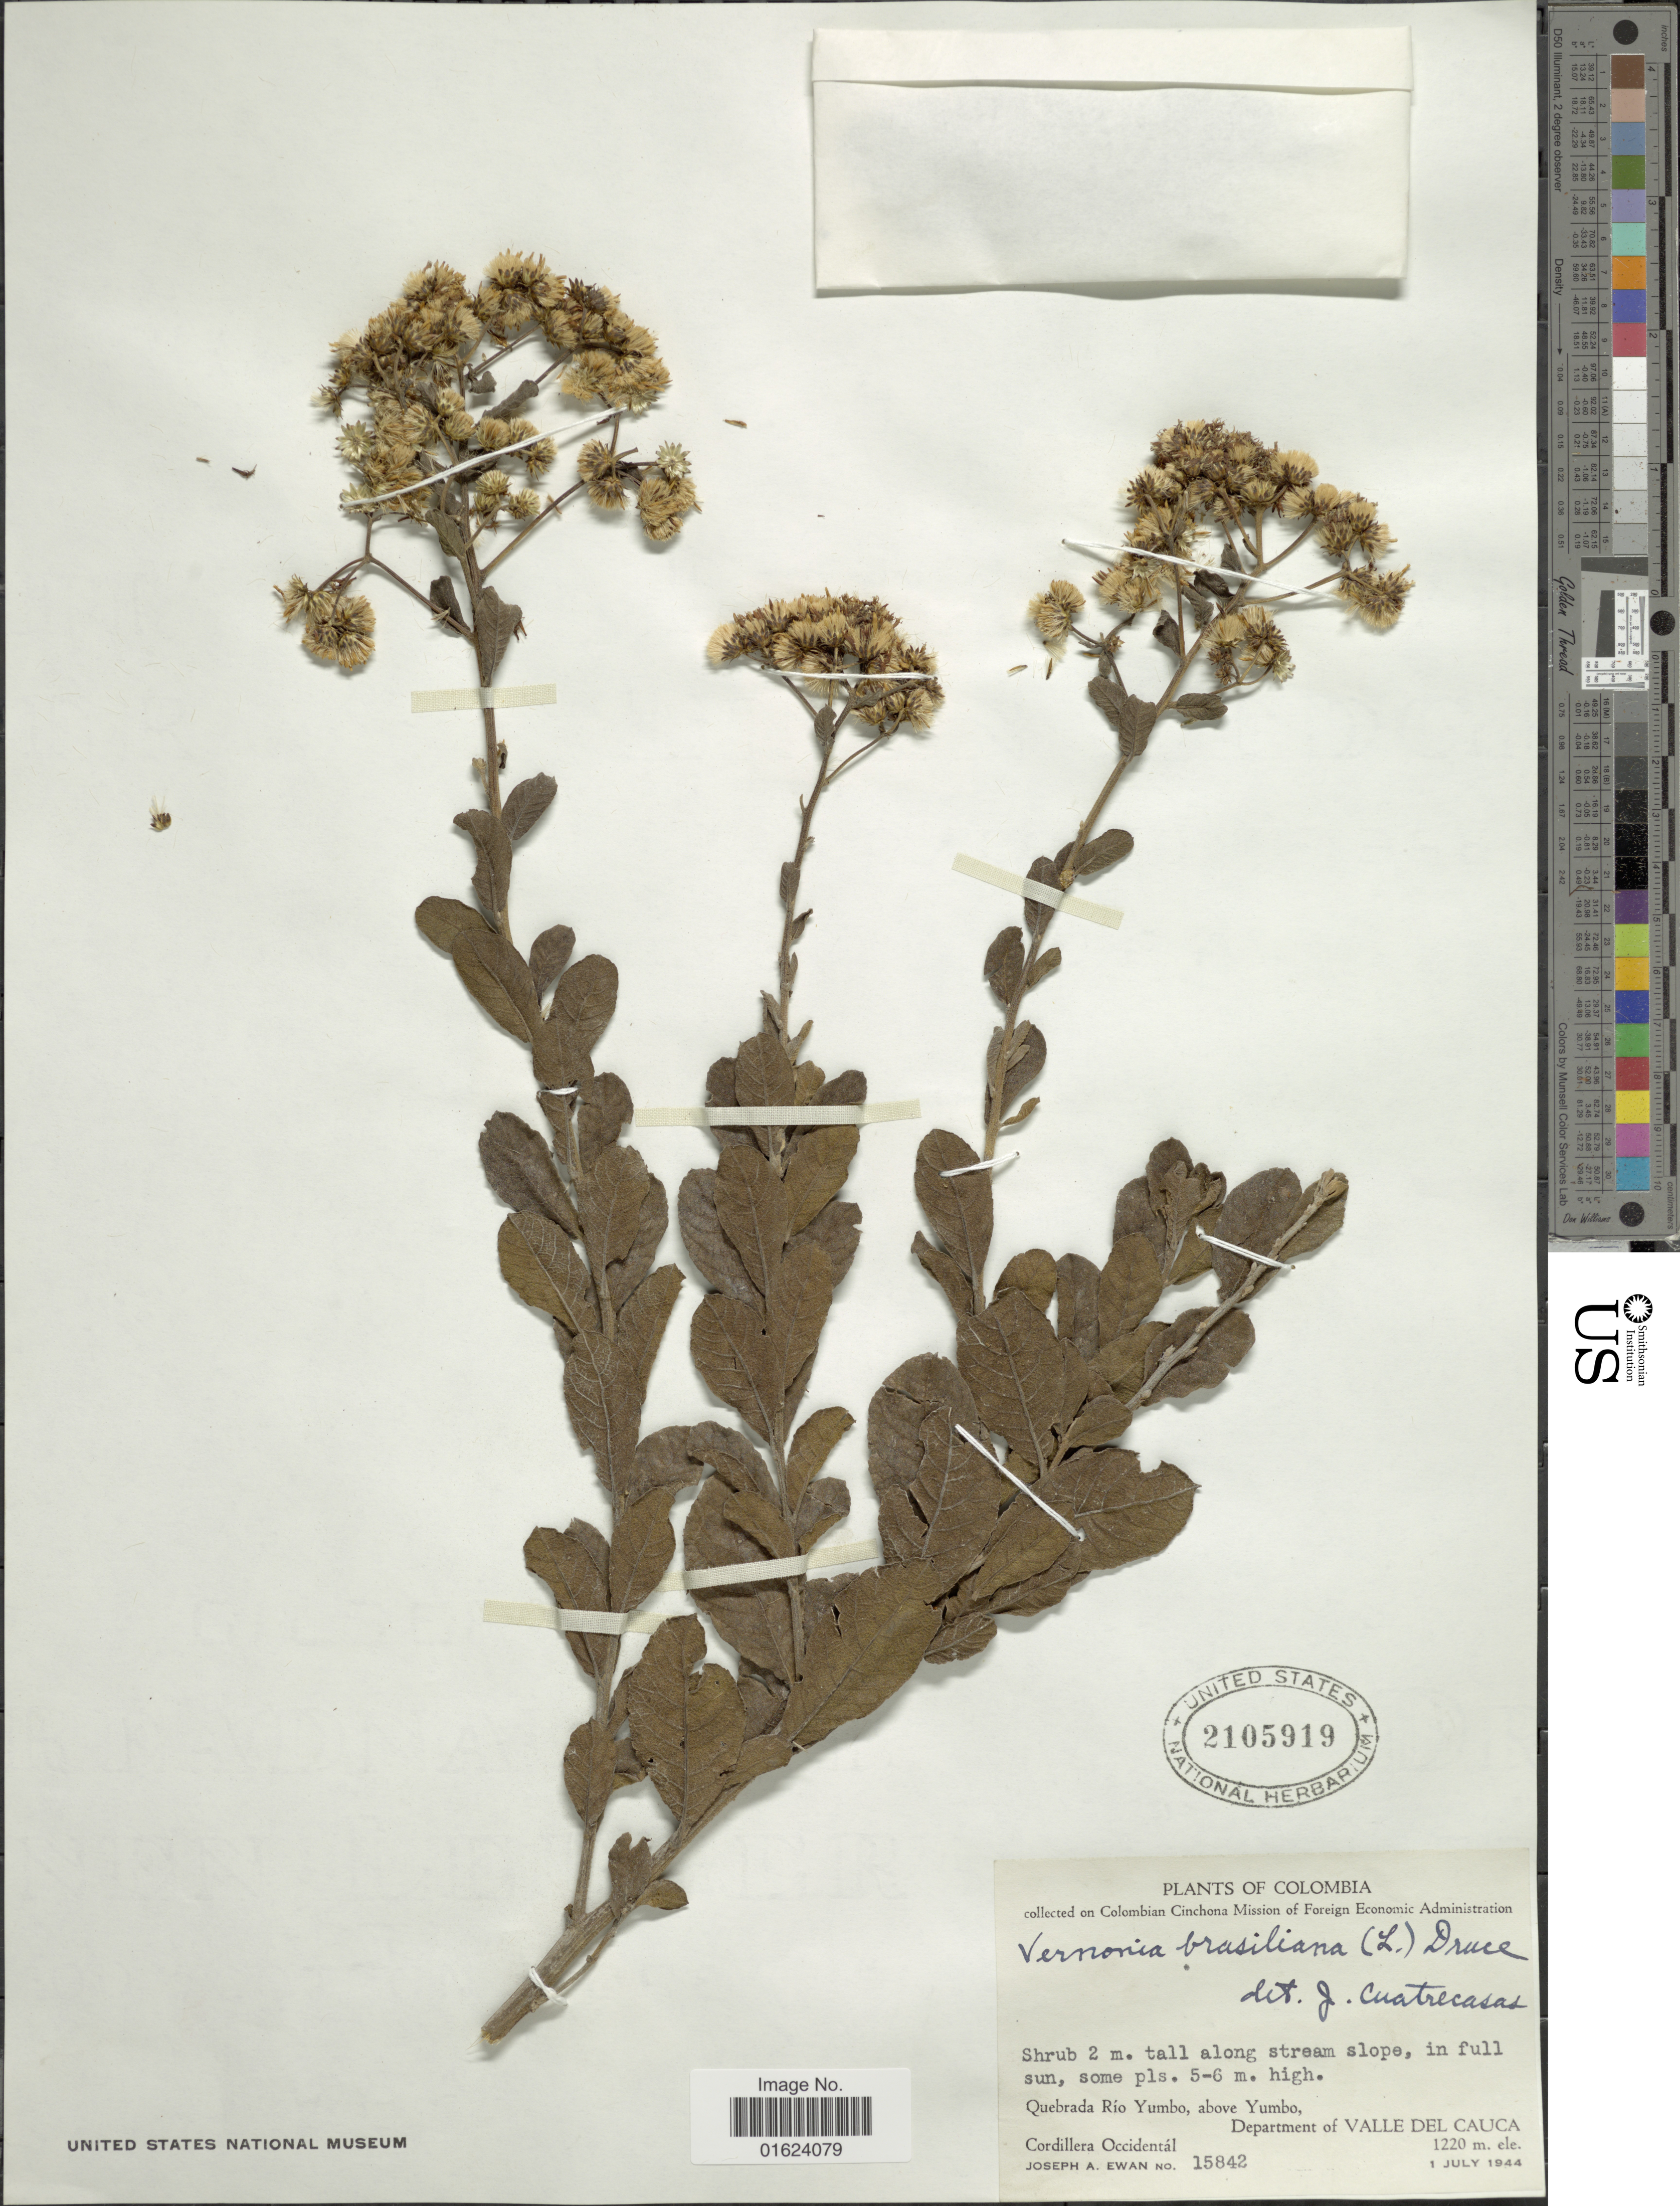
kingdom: Plantae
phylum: Tracheophyta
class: Magnoliopsida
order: Asterales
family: Asteraceae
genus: Vernonia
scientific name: Vernonia brasiliana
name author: (L.) Druce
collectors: J. A. Ewan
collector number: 15842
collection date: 1944-07-07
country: Colombia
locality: Colombia. Quebrada Rio Yumbo, above Yumbo, Departmento of Valle del Cauca. Cordillea Occidental.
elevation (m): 1220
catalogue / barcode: US 2105919